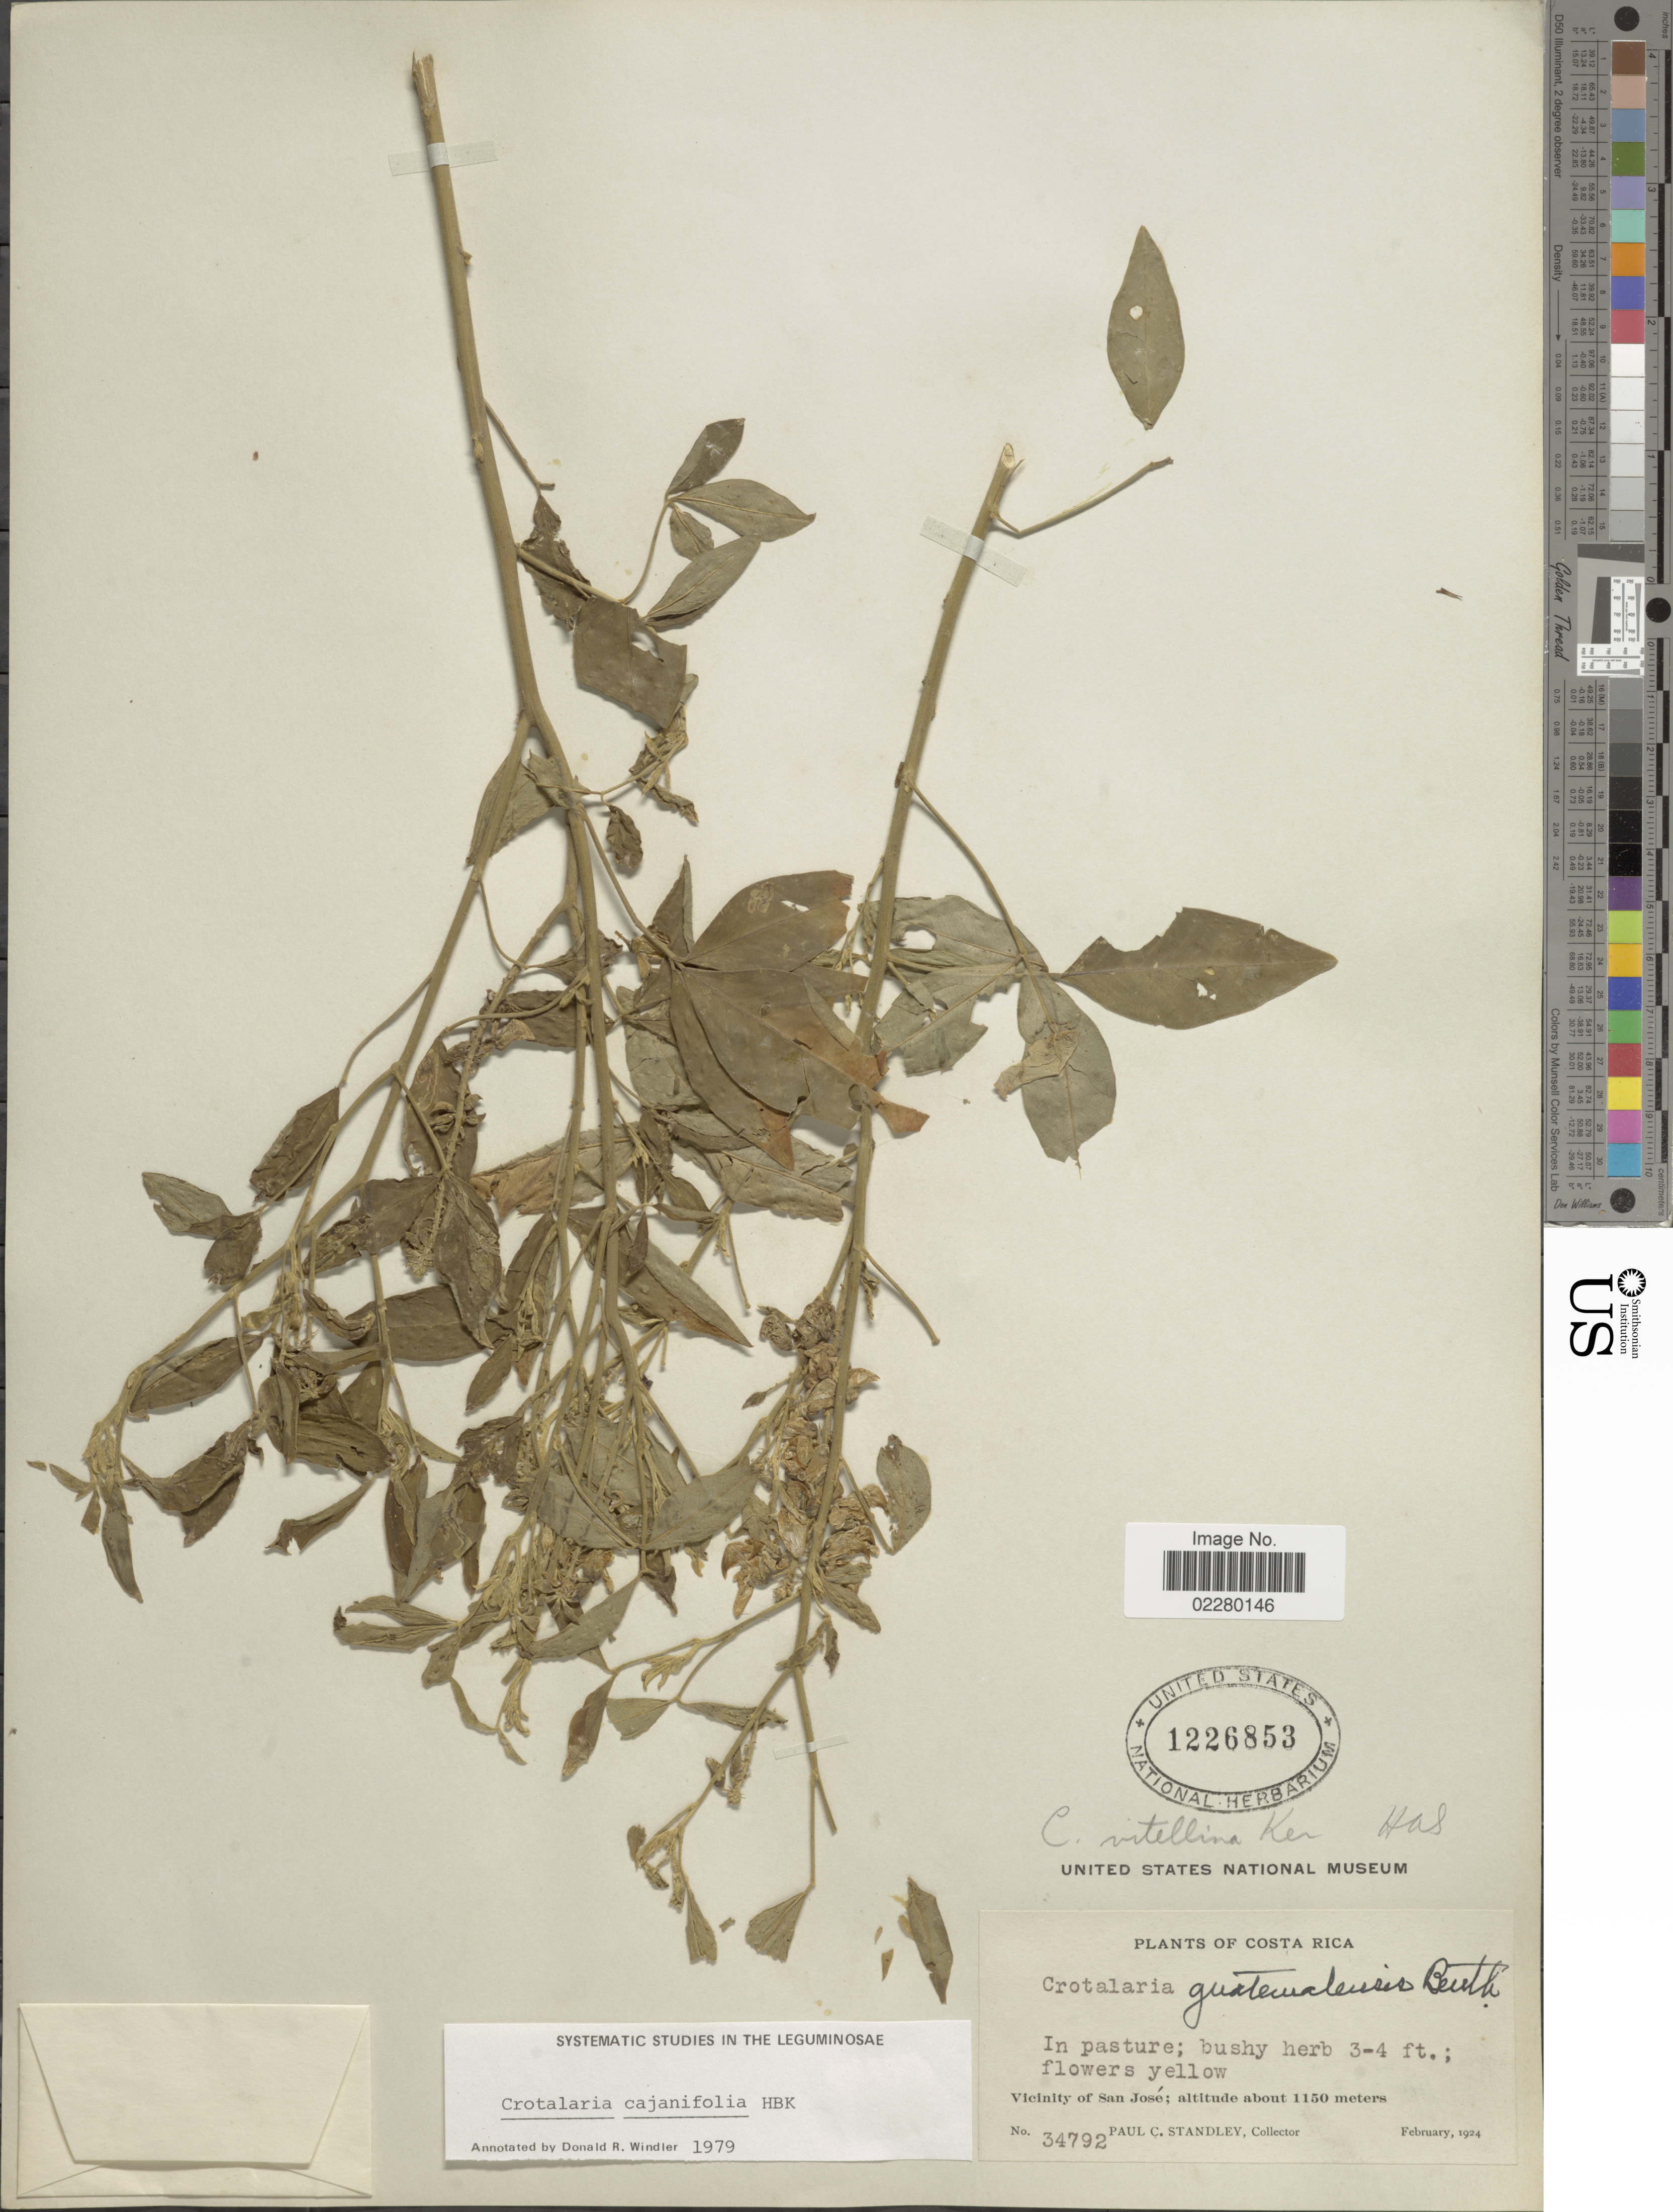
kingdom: Plantae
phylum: Tracheophyta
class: Magnoliopsida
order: Fabales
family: Fabaceae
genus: Crotalaria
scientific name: Crotalaria cajanifolia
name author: Kunth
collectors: P. C. Standley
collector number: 34792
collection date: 1924-02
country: Costa Rica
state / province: San José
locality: Vicinity of San José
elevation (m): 1150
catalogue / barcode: US 1226853